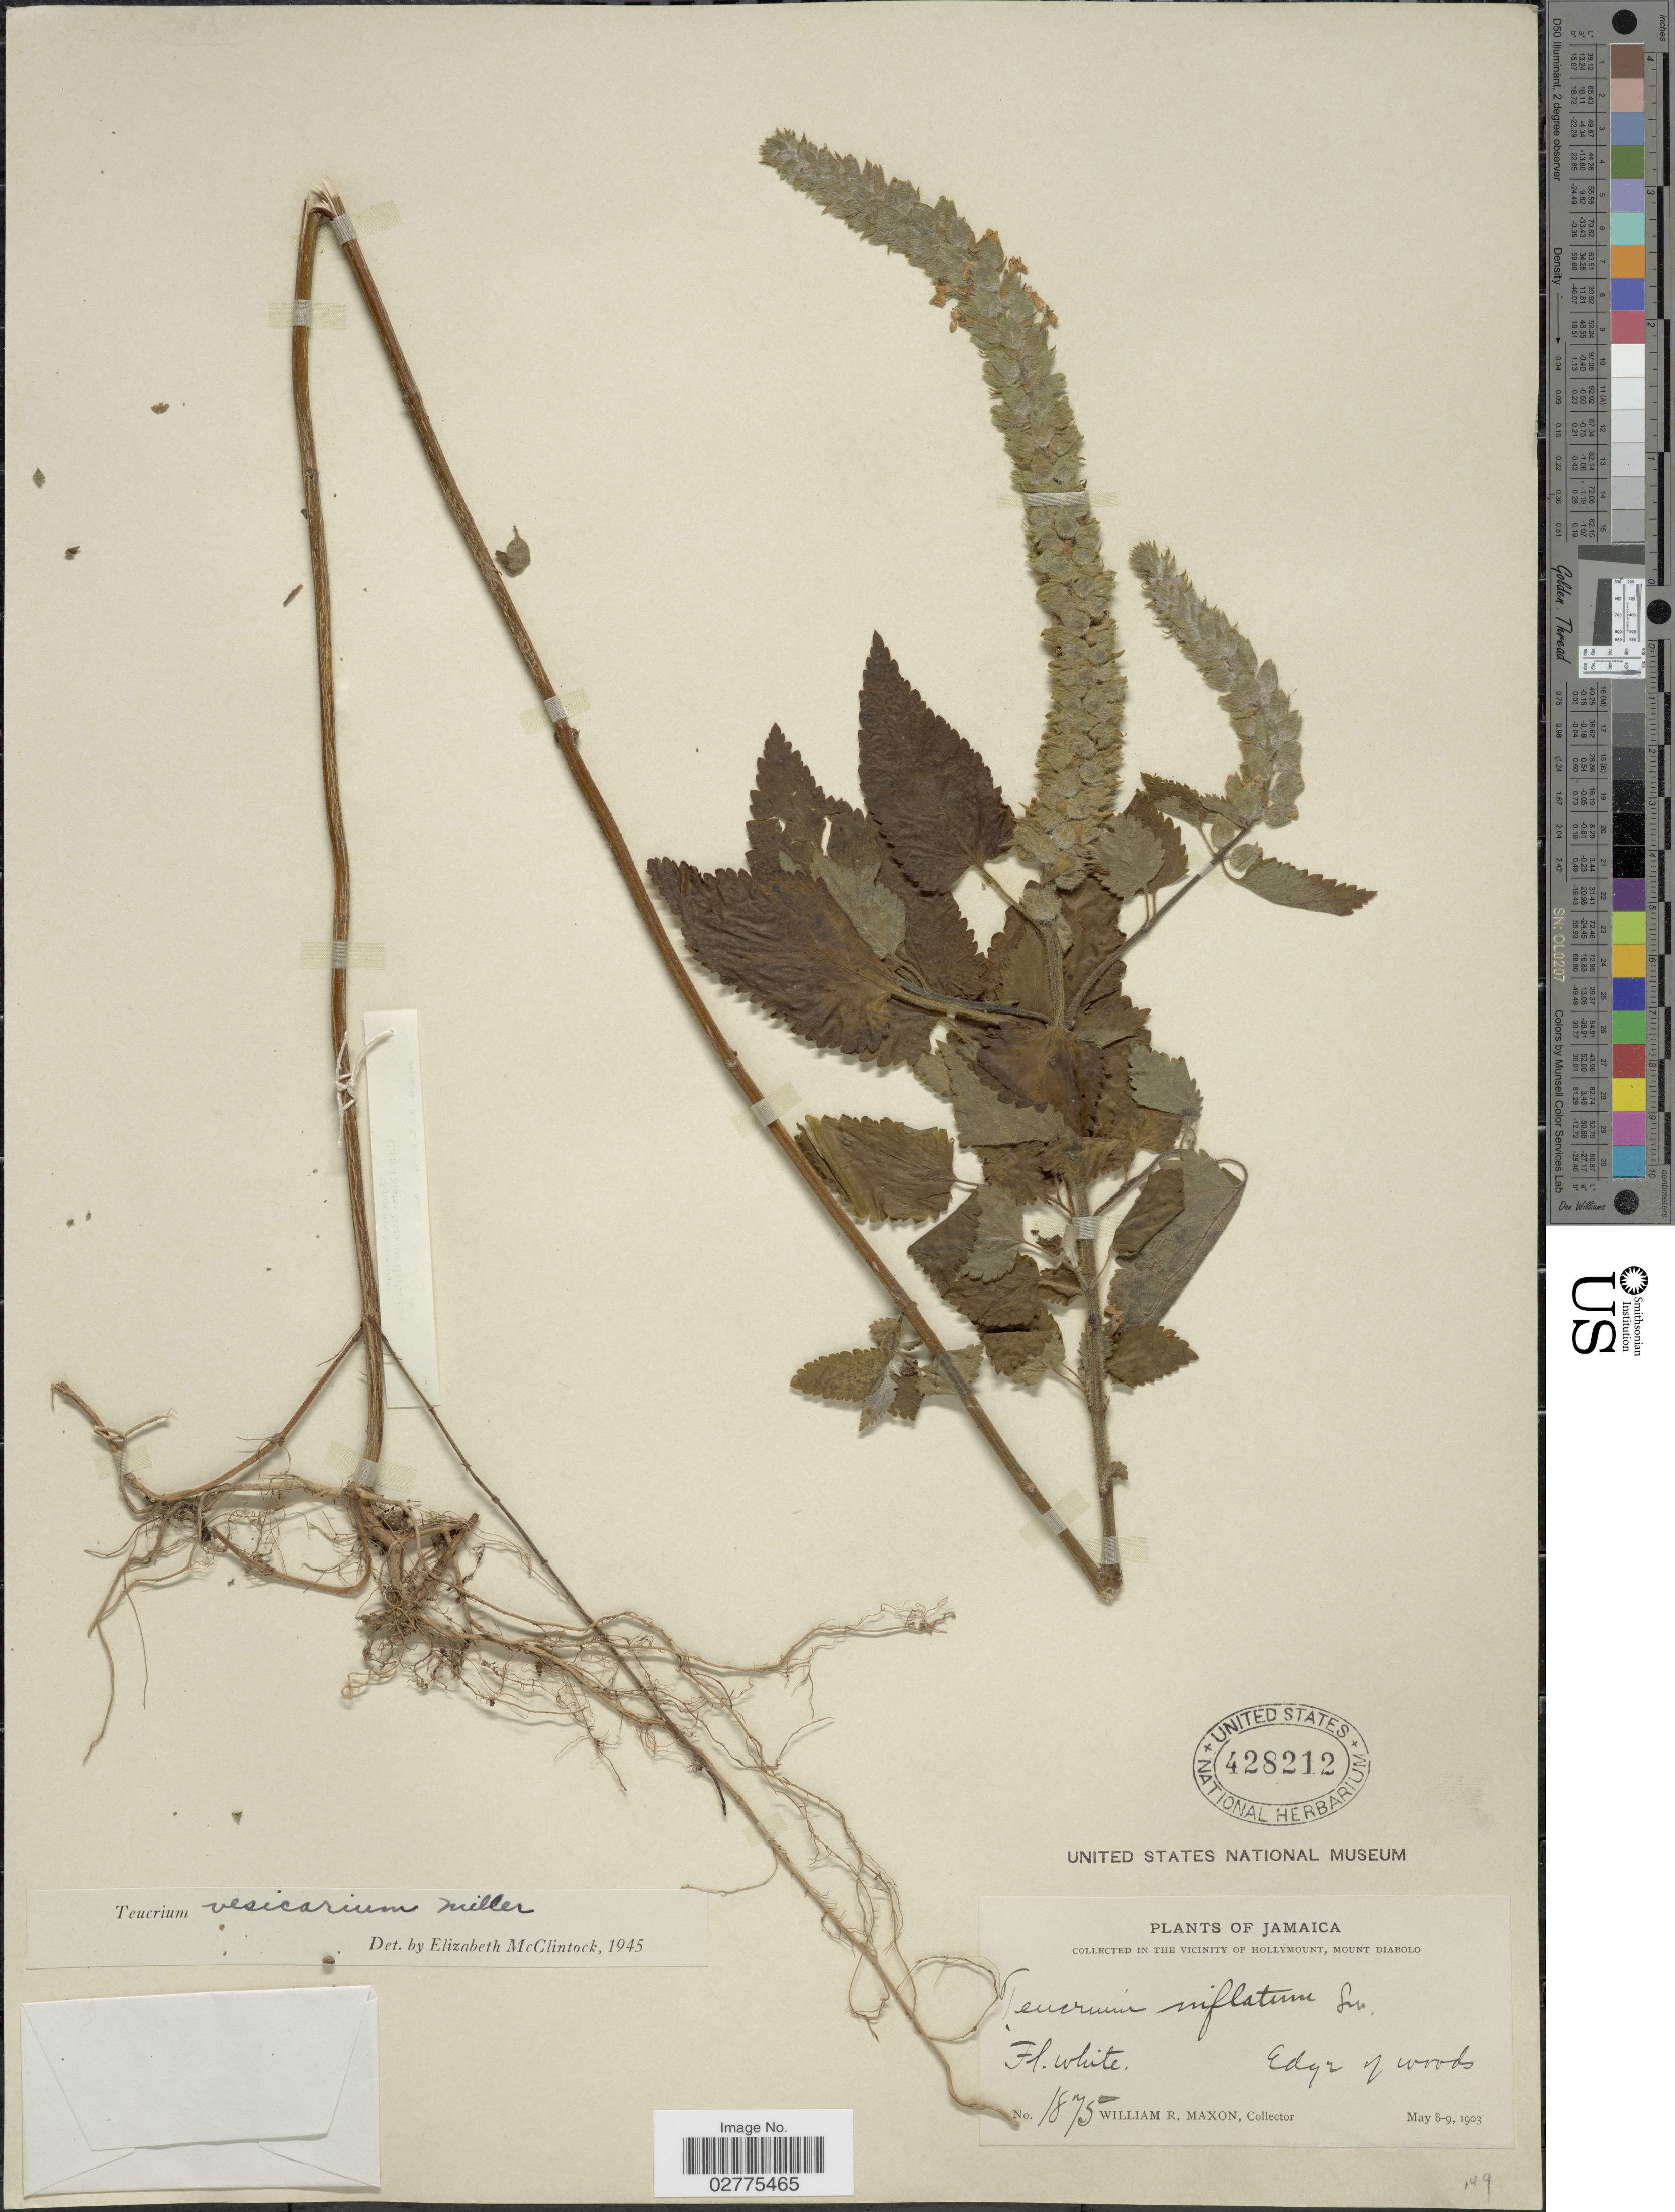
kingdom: Plantae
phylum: Tracheophyta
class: Magnoliopsida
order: Lamiales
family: Lamiaceae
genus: Teucrium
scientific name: Teucrium vesicarium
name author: Mill.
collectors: W. R. Maxon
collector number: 1875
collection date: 1903-05-08/1903-05-09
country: Jamaica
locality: Vicinity of Hollymount, Mount Diabolo.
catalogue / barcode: US 428212